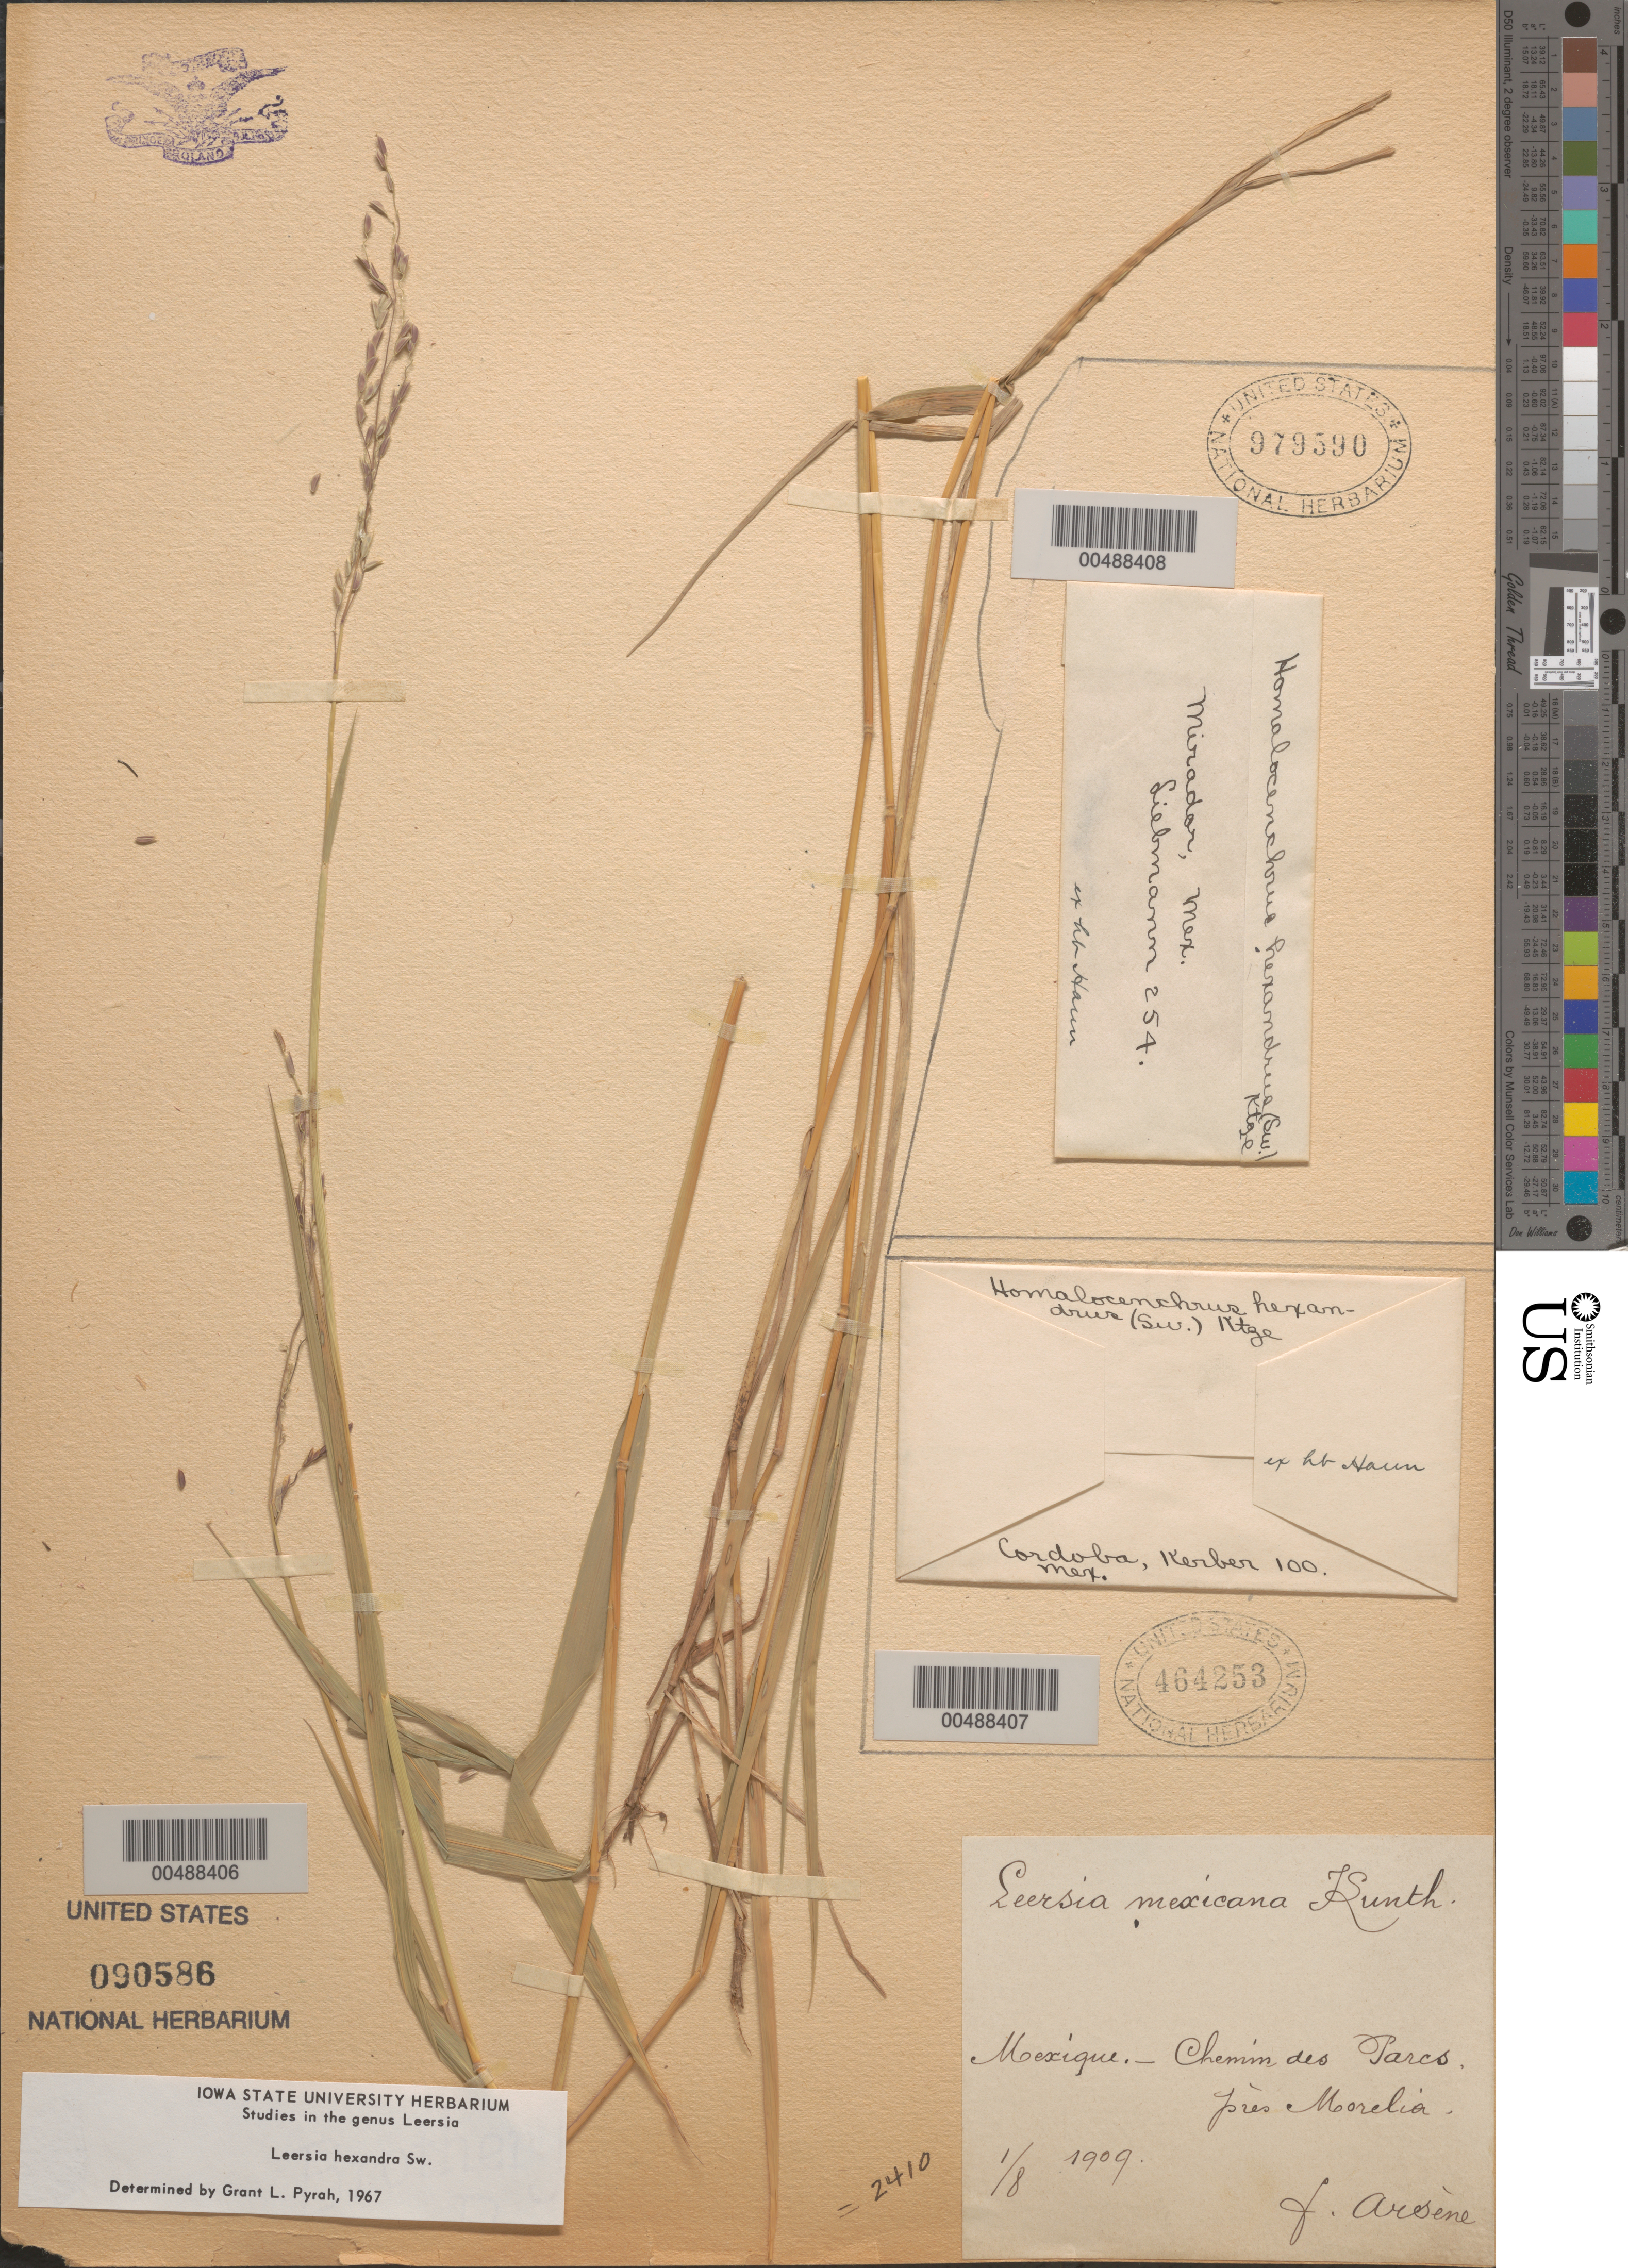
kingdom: Plantae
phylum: Tracheophyta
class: Liliopsida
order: Poales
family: Poaceae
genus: Leersia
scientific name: Leersia hexandra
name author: Sw.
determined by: Pyrah, G. L.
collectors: F. M. Liebmann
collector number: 254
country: Mexico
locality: Mirador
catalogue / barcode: US 979590